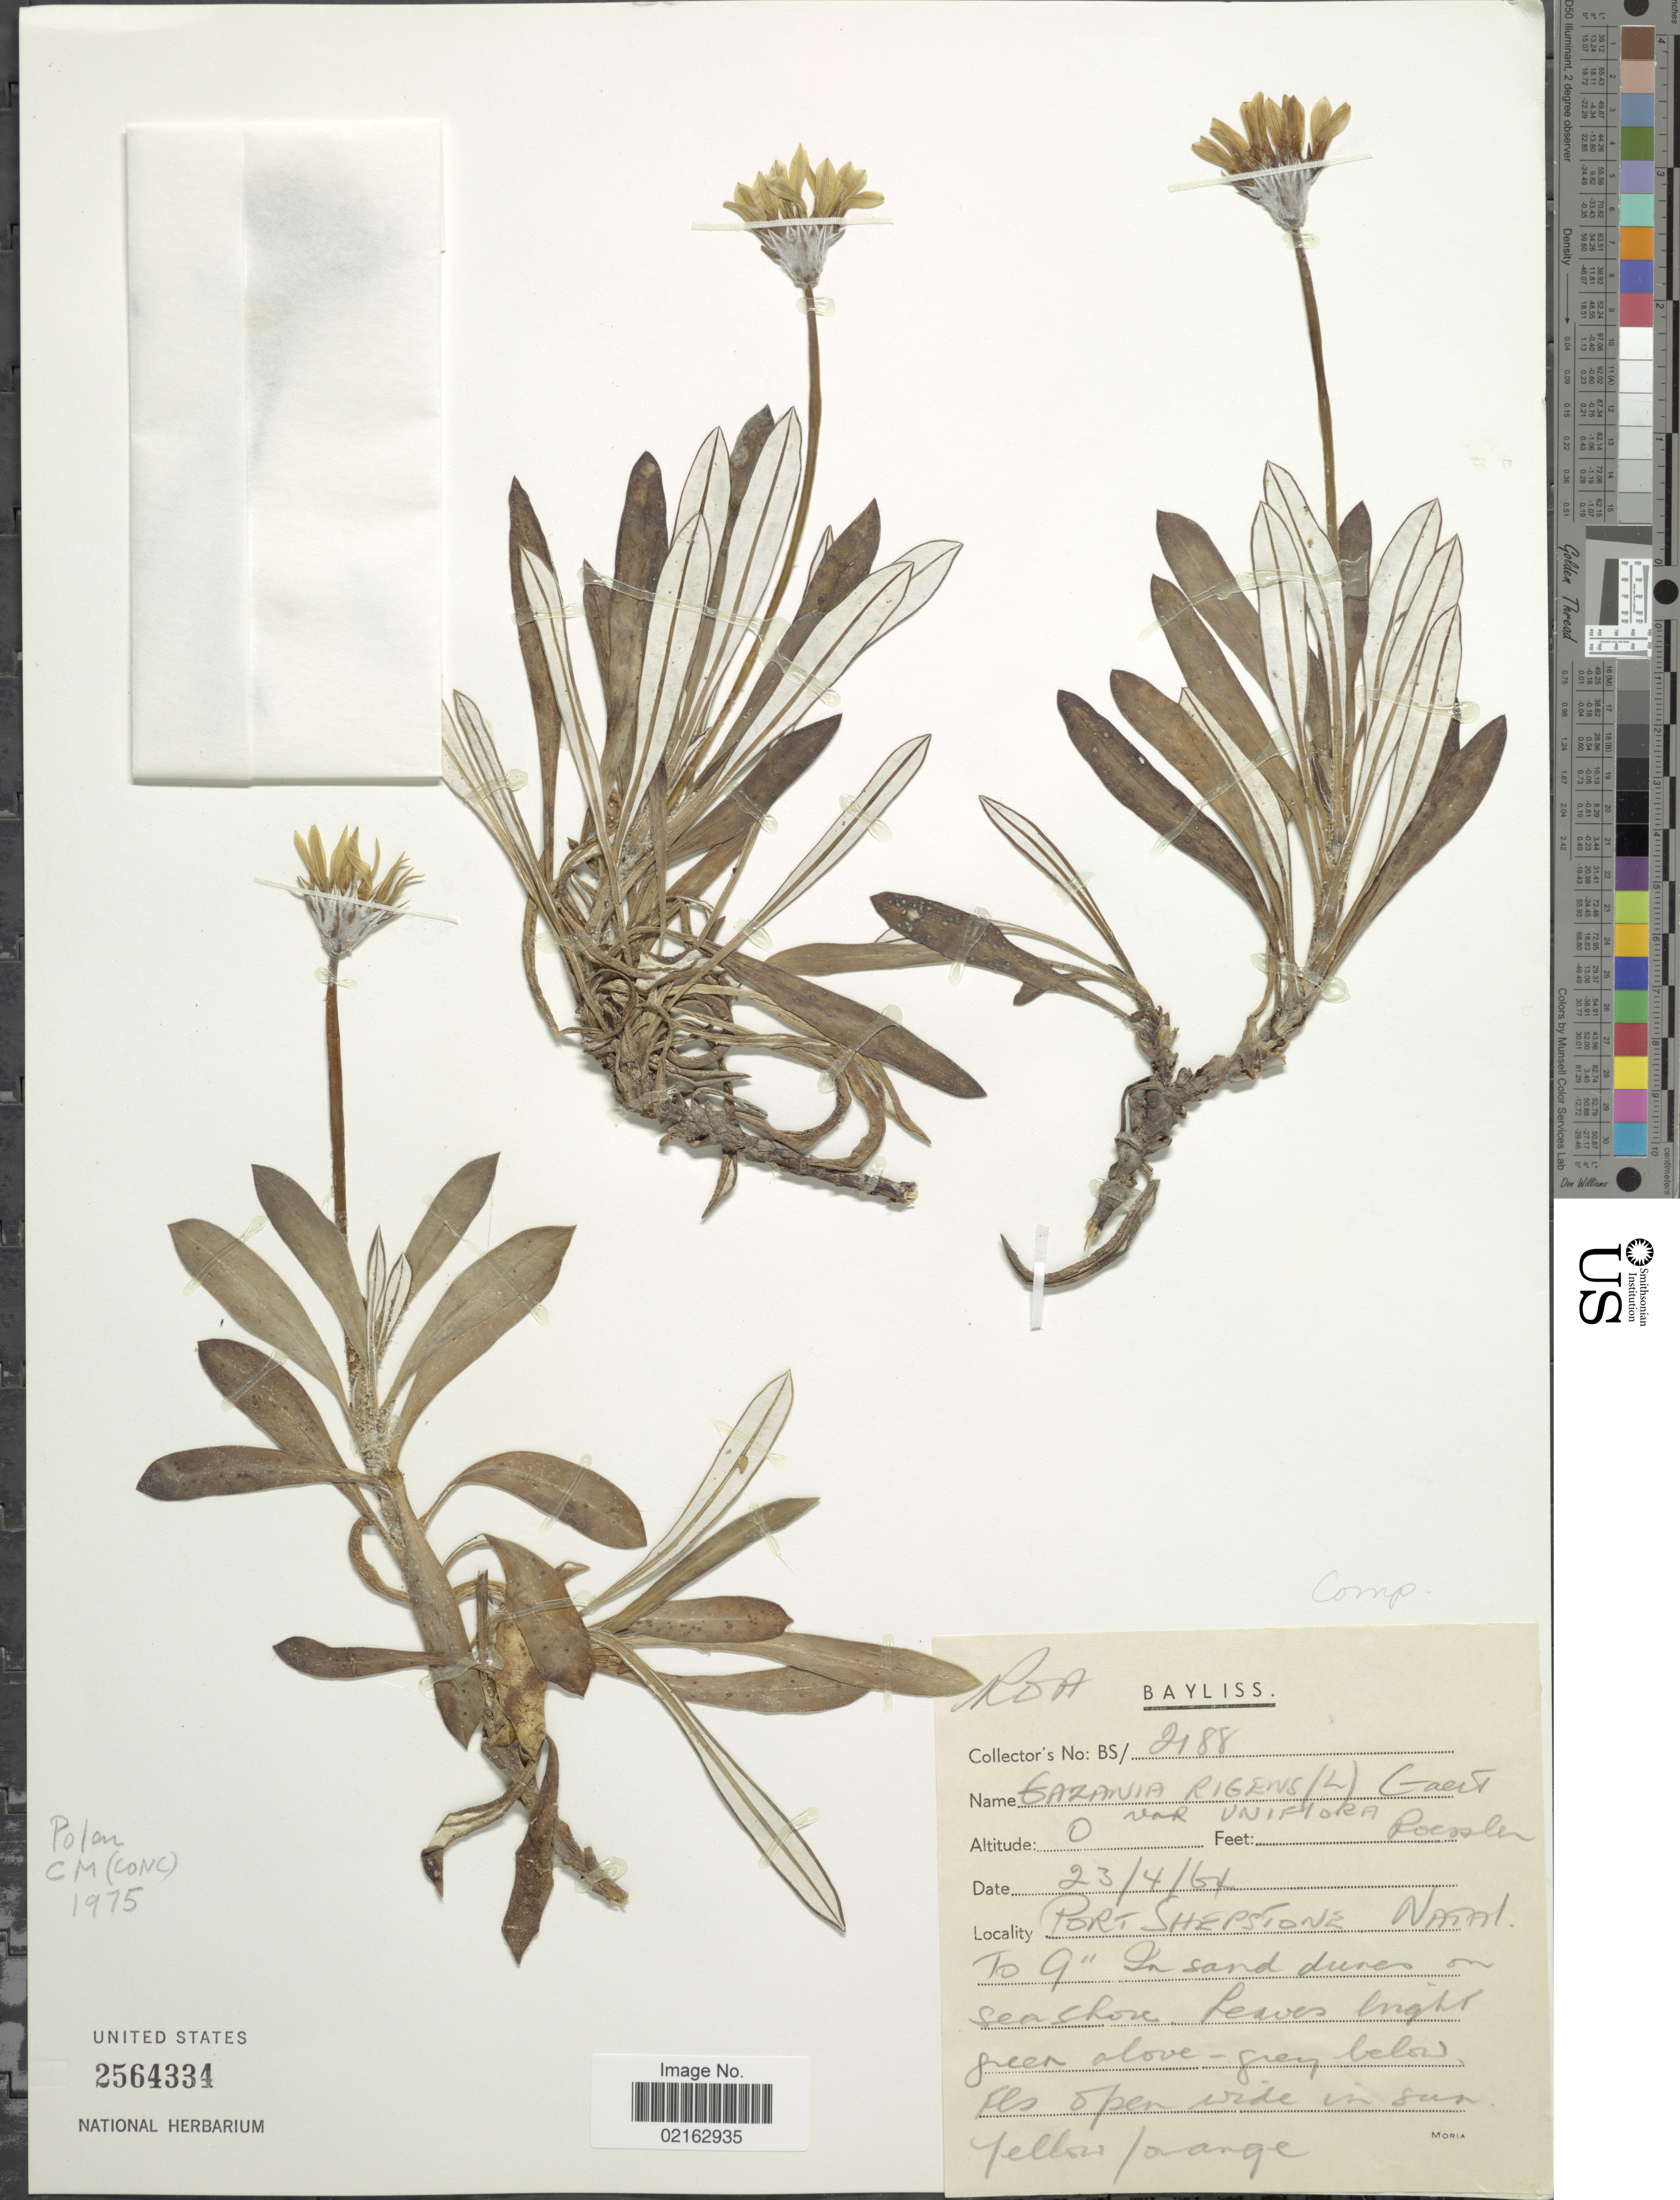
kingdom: Plantae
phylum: Tracheophyta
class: Magnoliopsida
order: Asterales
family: Asteraceae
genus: Gazania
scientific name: Gazania rigens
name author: (L.) Gaertn.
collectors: Bayliss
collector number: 2188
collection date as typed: Transcribed d/m/y: 23/4/64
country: South Africa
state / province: KwaZulu-Natal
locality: Port Shepstone, Natal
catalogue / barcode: US 2564334